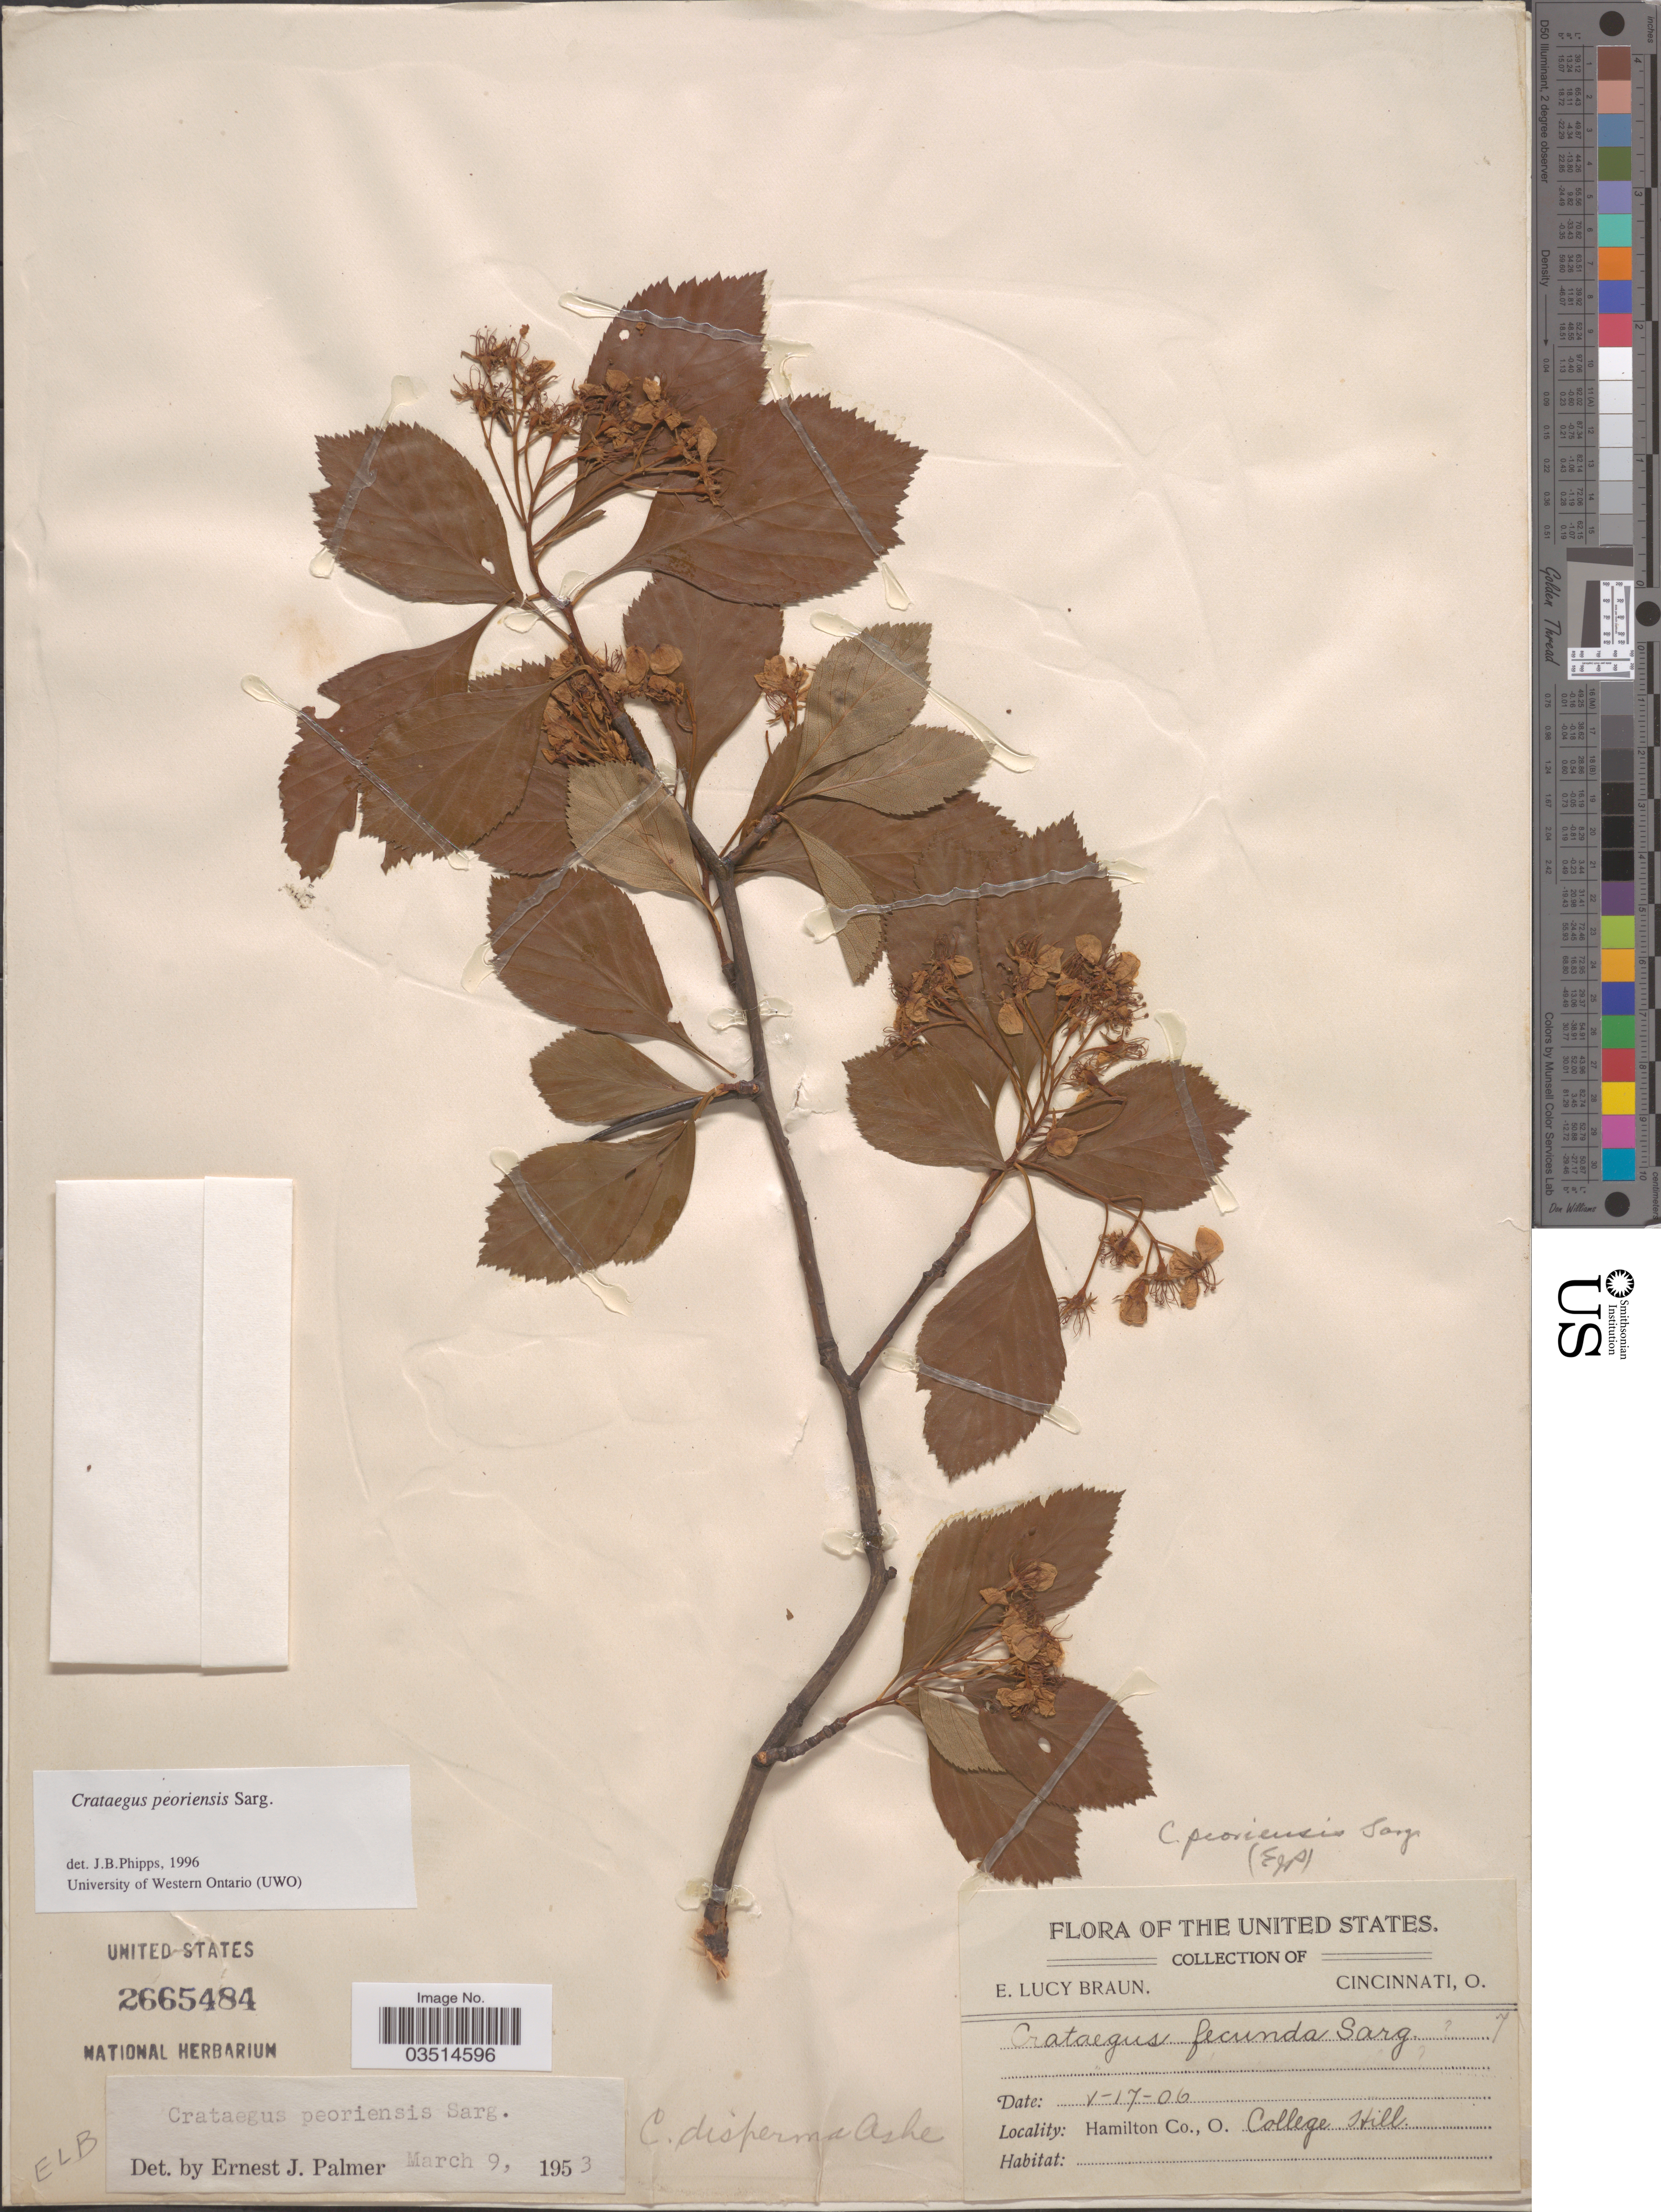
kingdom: Plantae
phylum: Tracheophyta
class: Magnoliopsida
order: Rosales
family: Rosaceae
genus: Crataegus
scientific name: Crataegus x disperma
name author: Ashe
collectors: E. L. Braun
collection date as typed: Transcribed d/m/y: 17/5/6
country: United States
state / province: Ohio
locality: Hamilton Co. College Hill.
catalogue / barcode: US 2665484